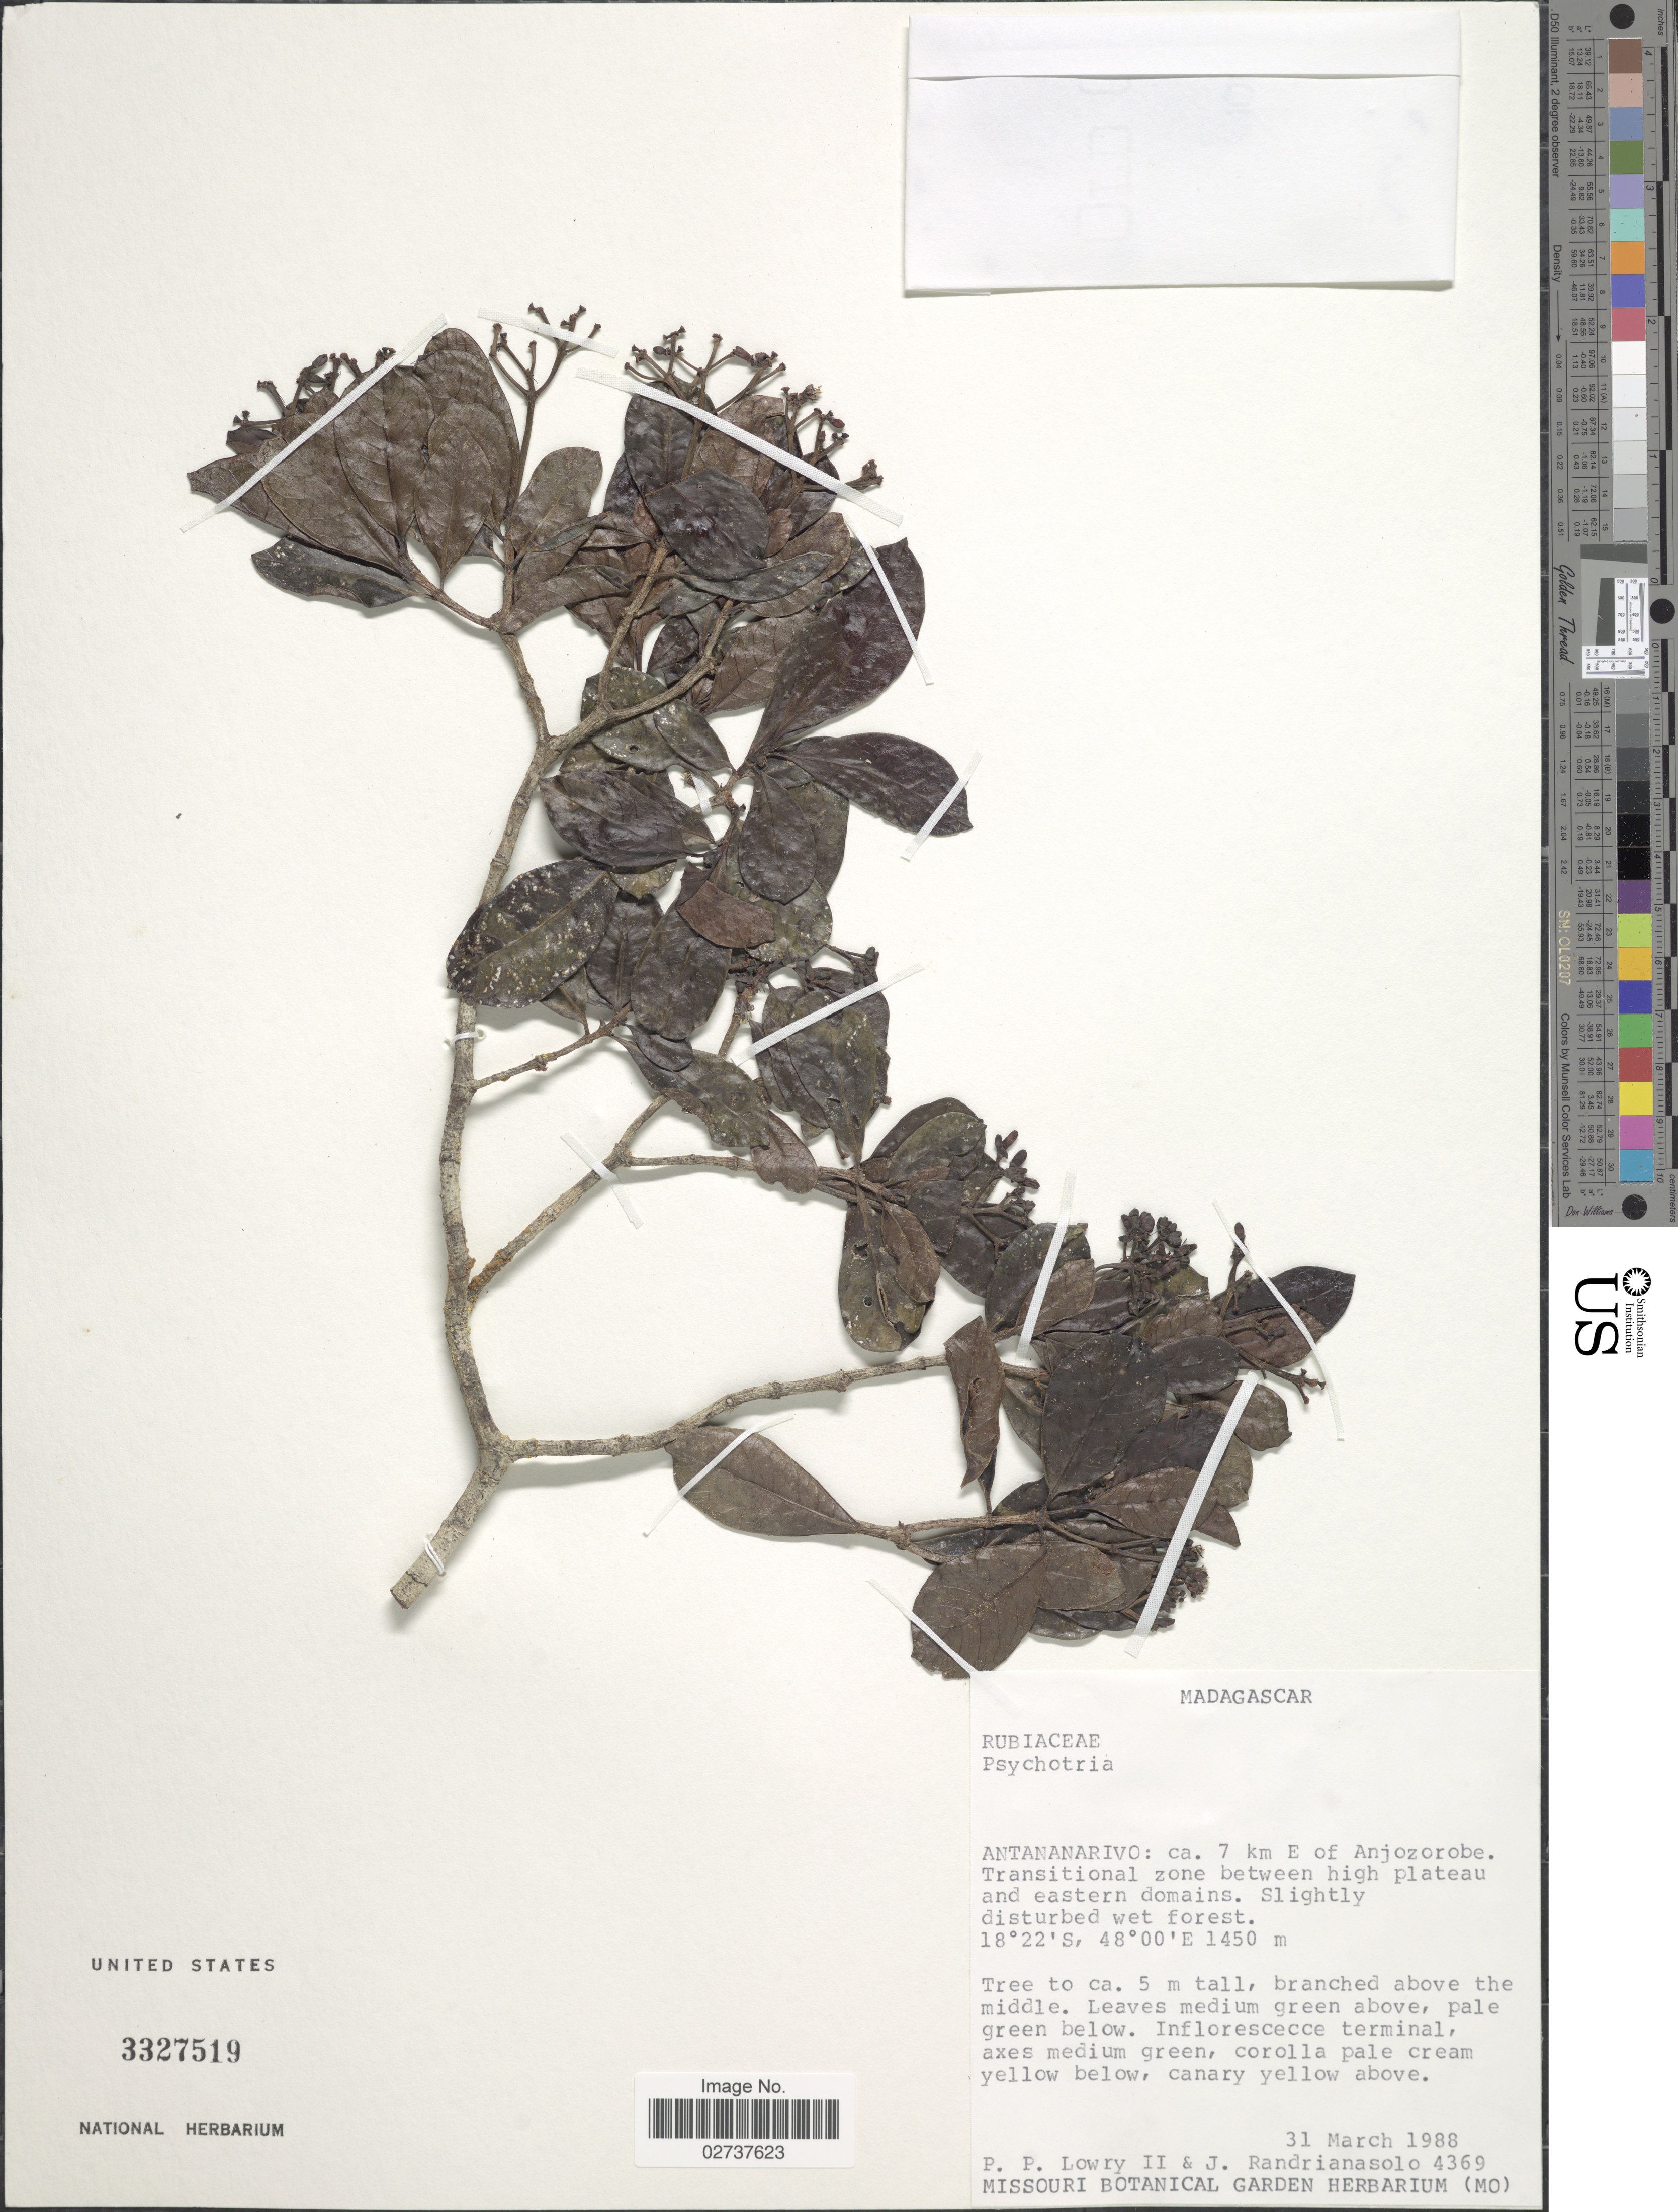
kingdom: Plantae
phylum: Tracheophyta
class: Magnoliopsida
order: Gentianales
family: Rubiaceae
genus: Psychotria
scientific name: Psychotria sp.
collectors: P. P. Lowry & J. Randrianasolo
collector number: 4369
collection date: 1988-03-31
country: Madagascar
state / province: Analamanga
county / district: Anjozorobe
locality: Ca. 7 km E of Anjozorobe, Transitional zone between high plateau and eastern domains.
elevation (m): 1450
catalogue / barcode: US 3327519